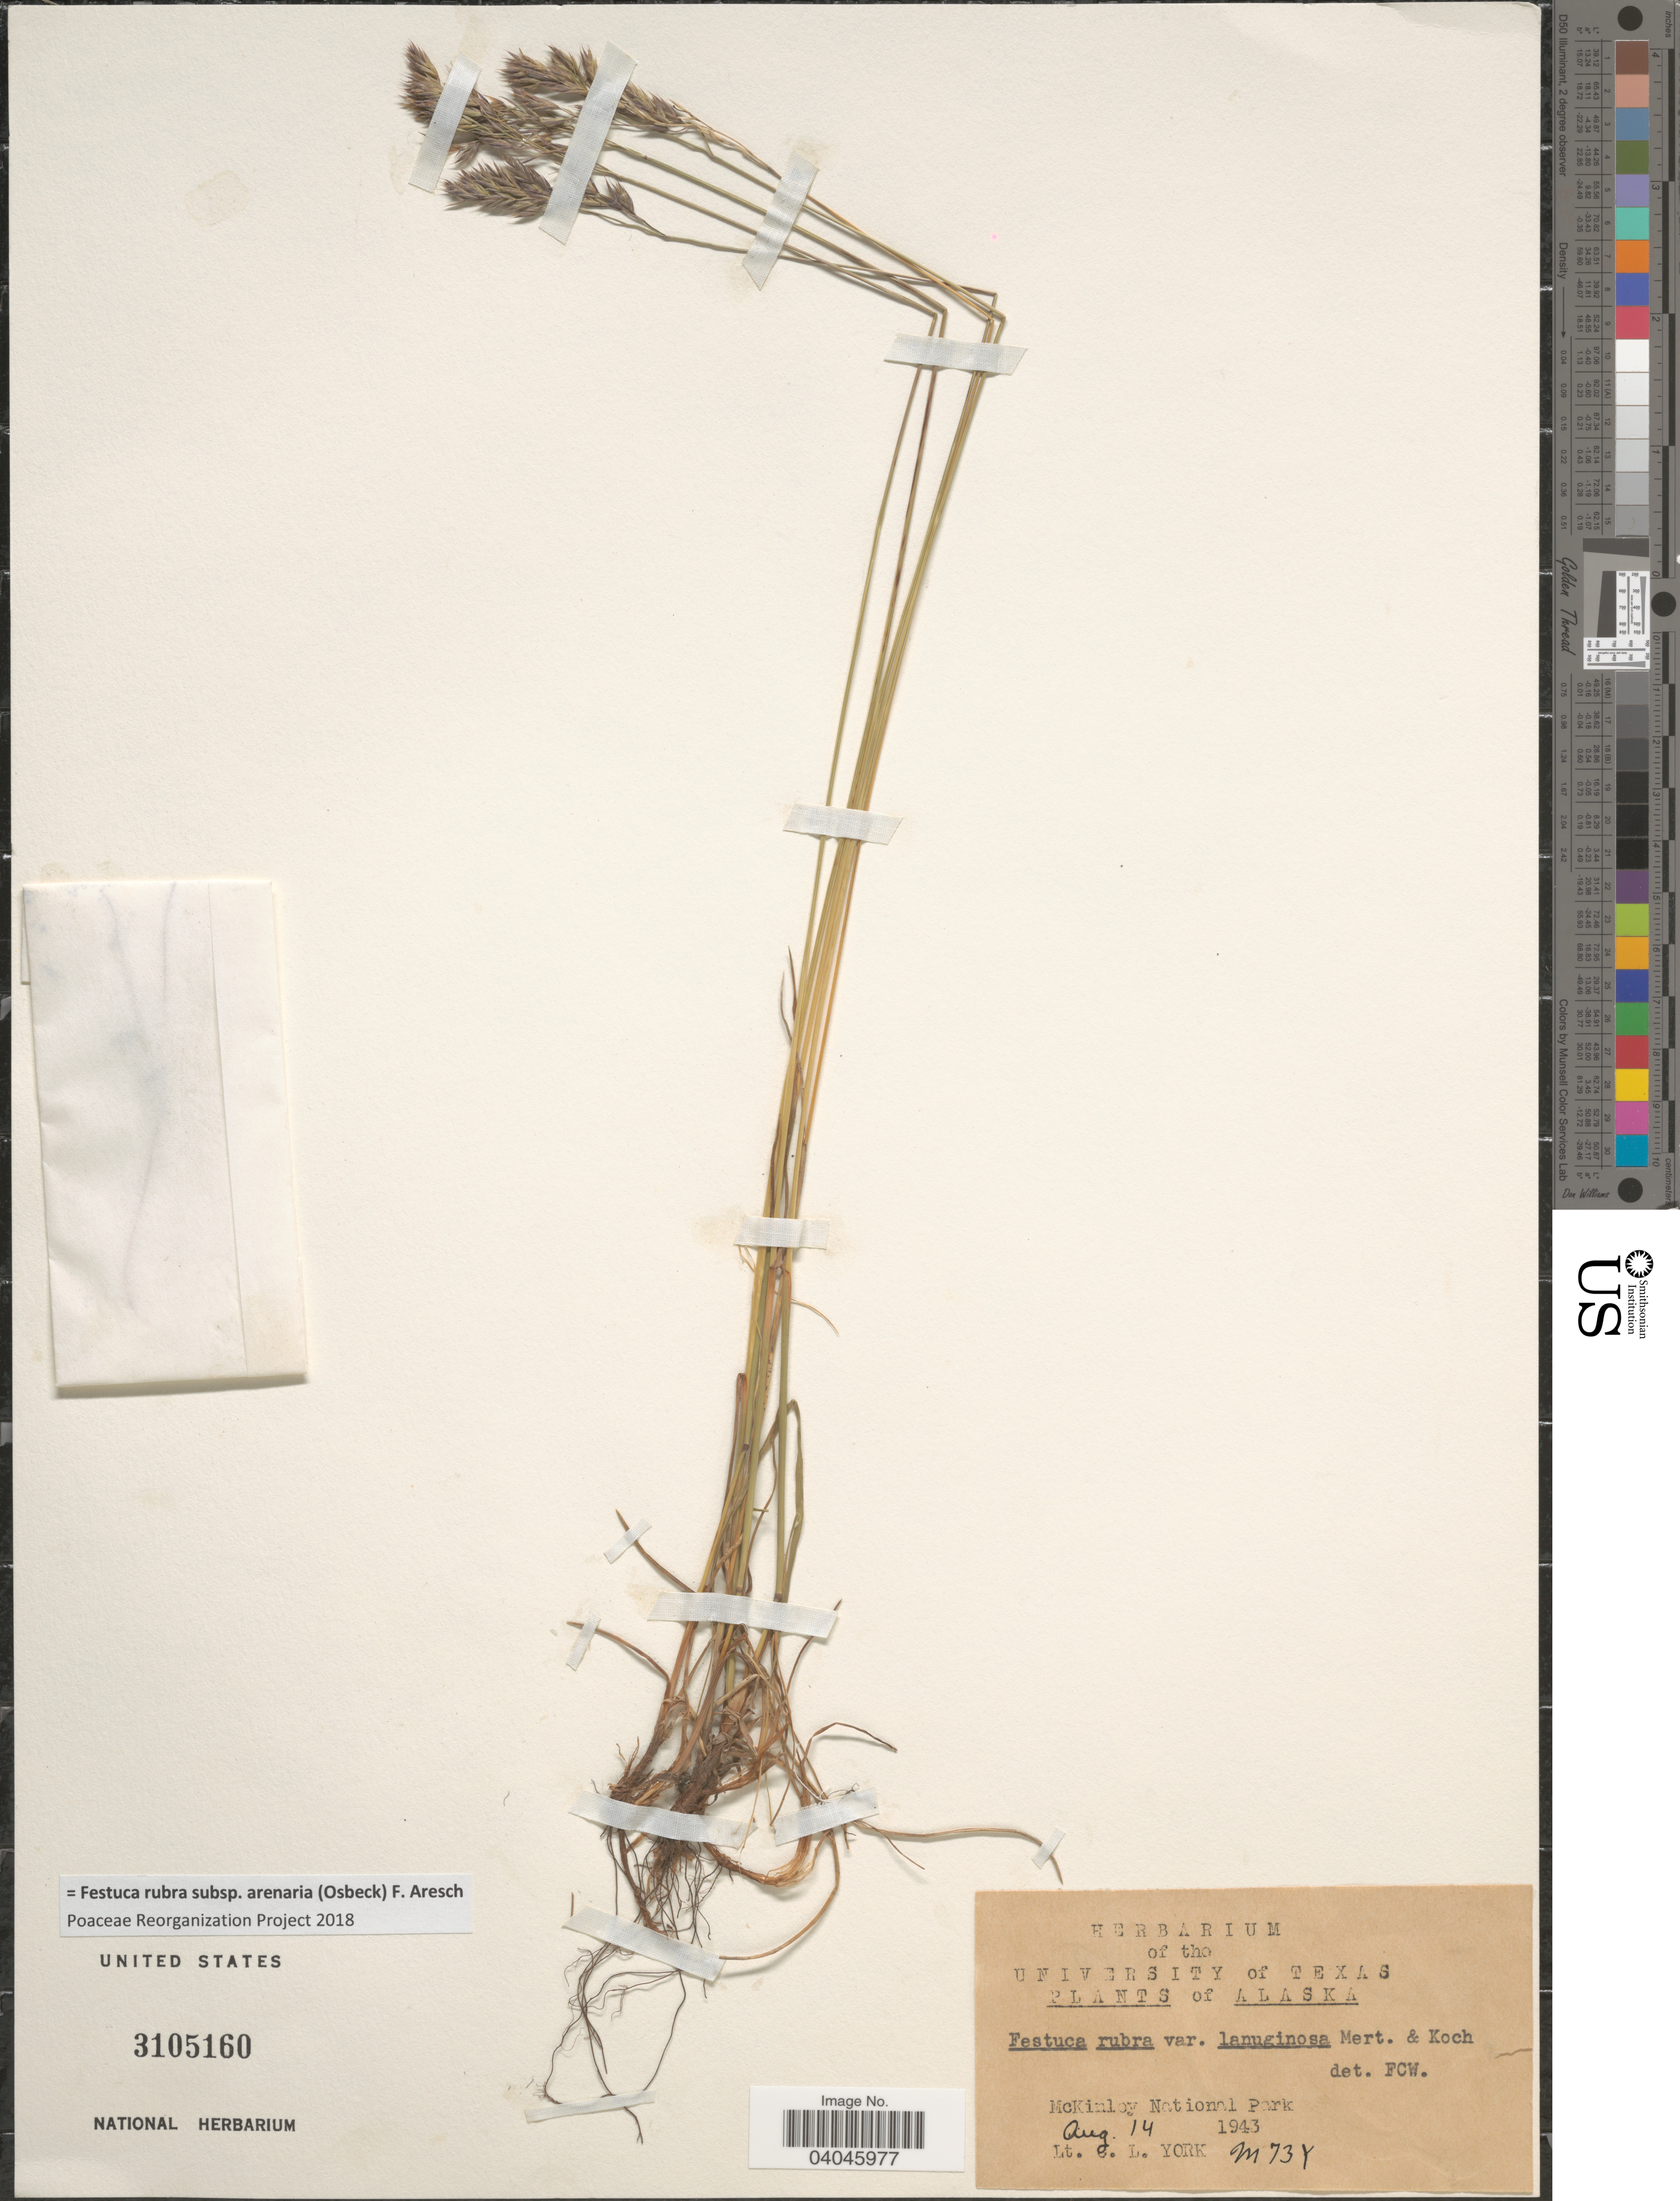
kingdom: Plantae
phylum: Tracheophyta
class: Liliopsida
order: Poales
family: Poaceae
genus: Festuca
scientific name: Festuca rubra subsp. arenaria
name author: (Osbeck) F. Aresch.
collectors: C. L. York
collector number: M73Y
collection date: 1943-08-14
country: United States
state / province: Alaska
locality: McKinley National Park.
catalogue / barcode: US 3105160